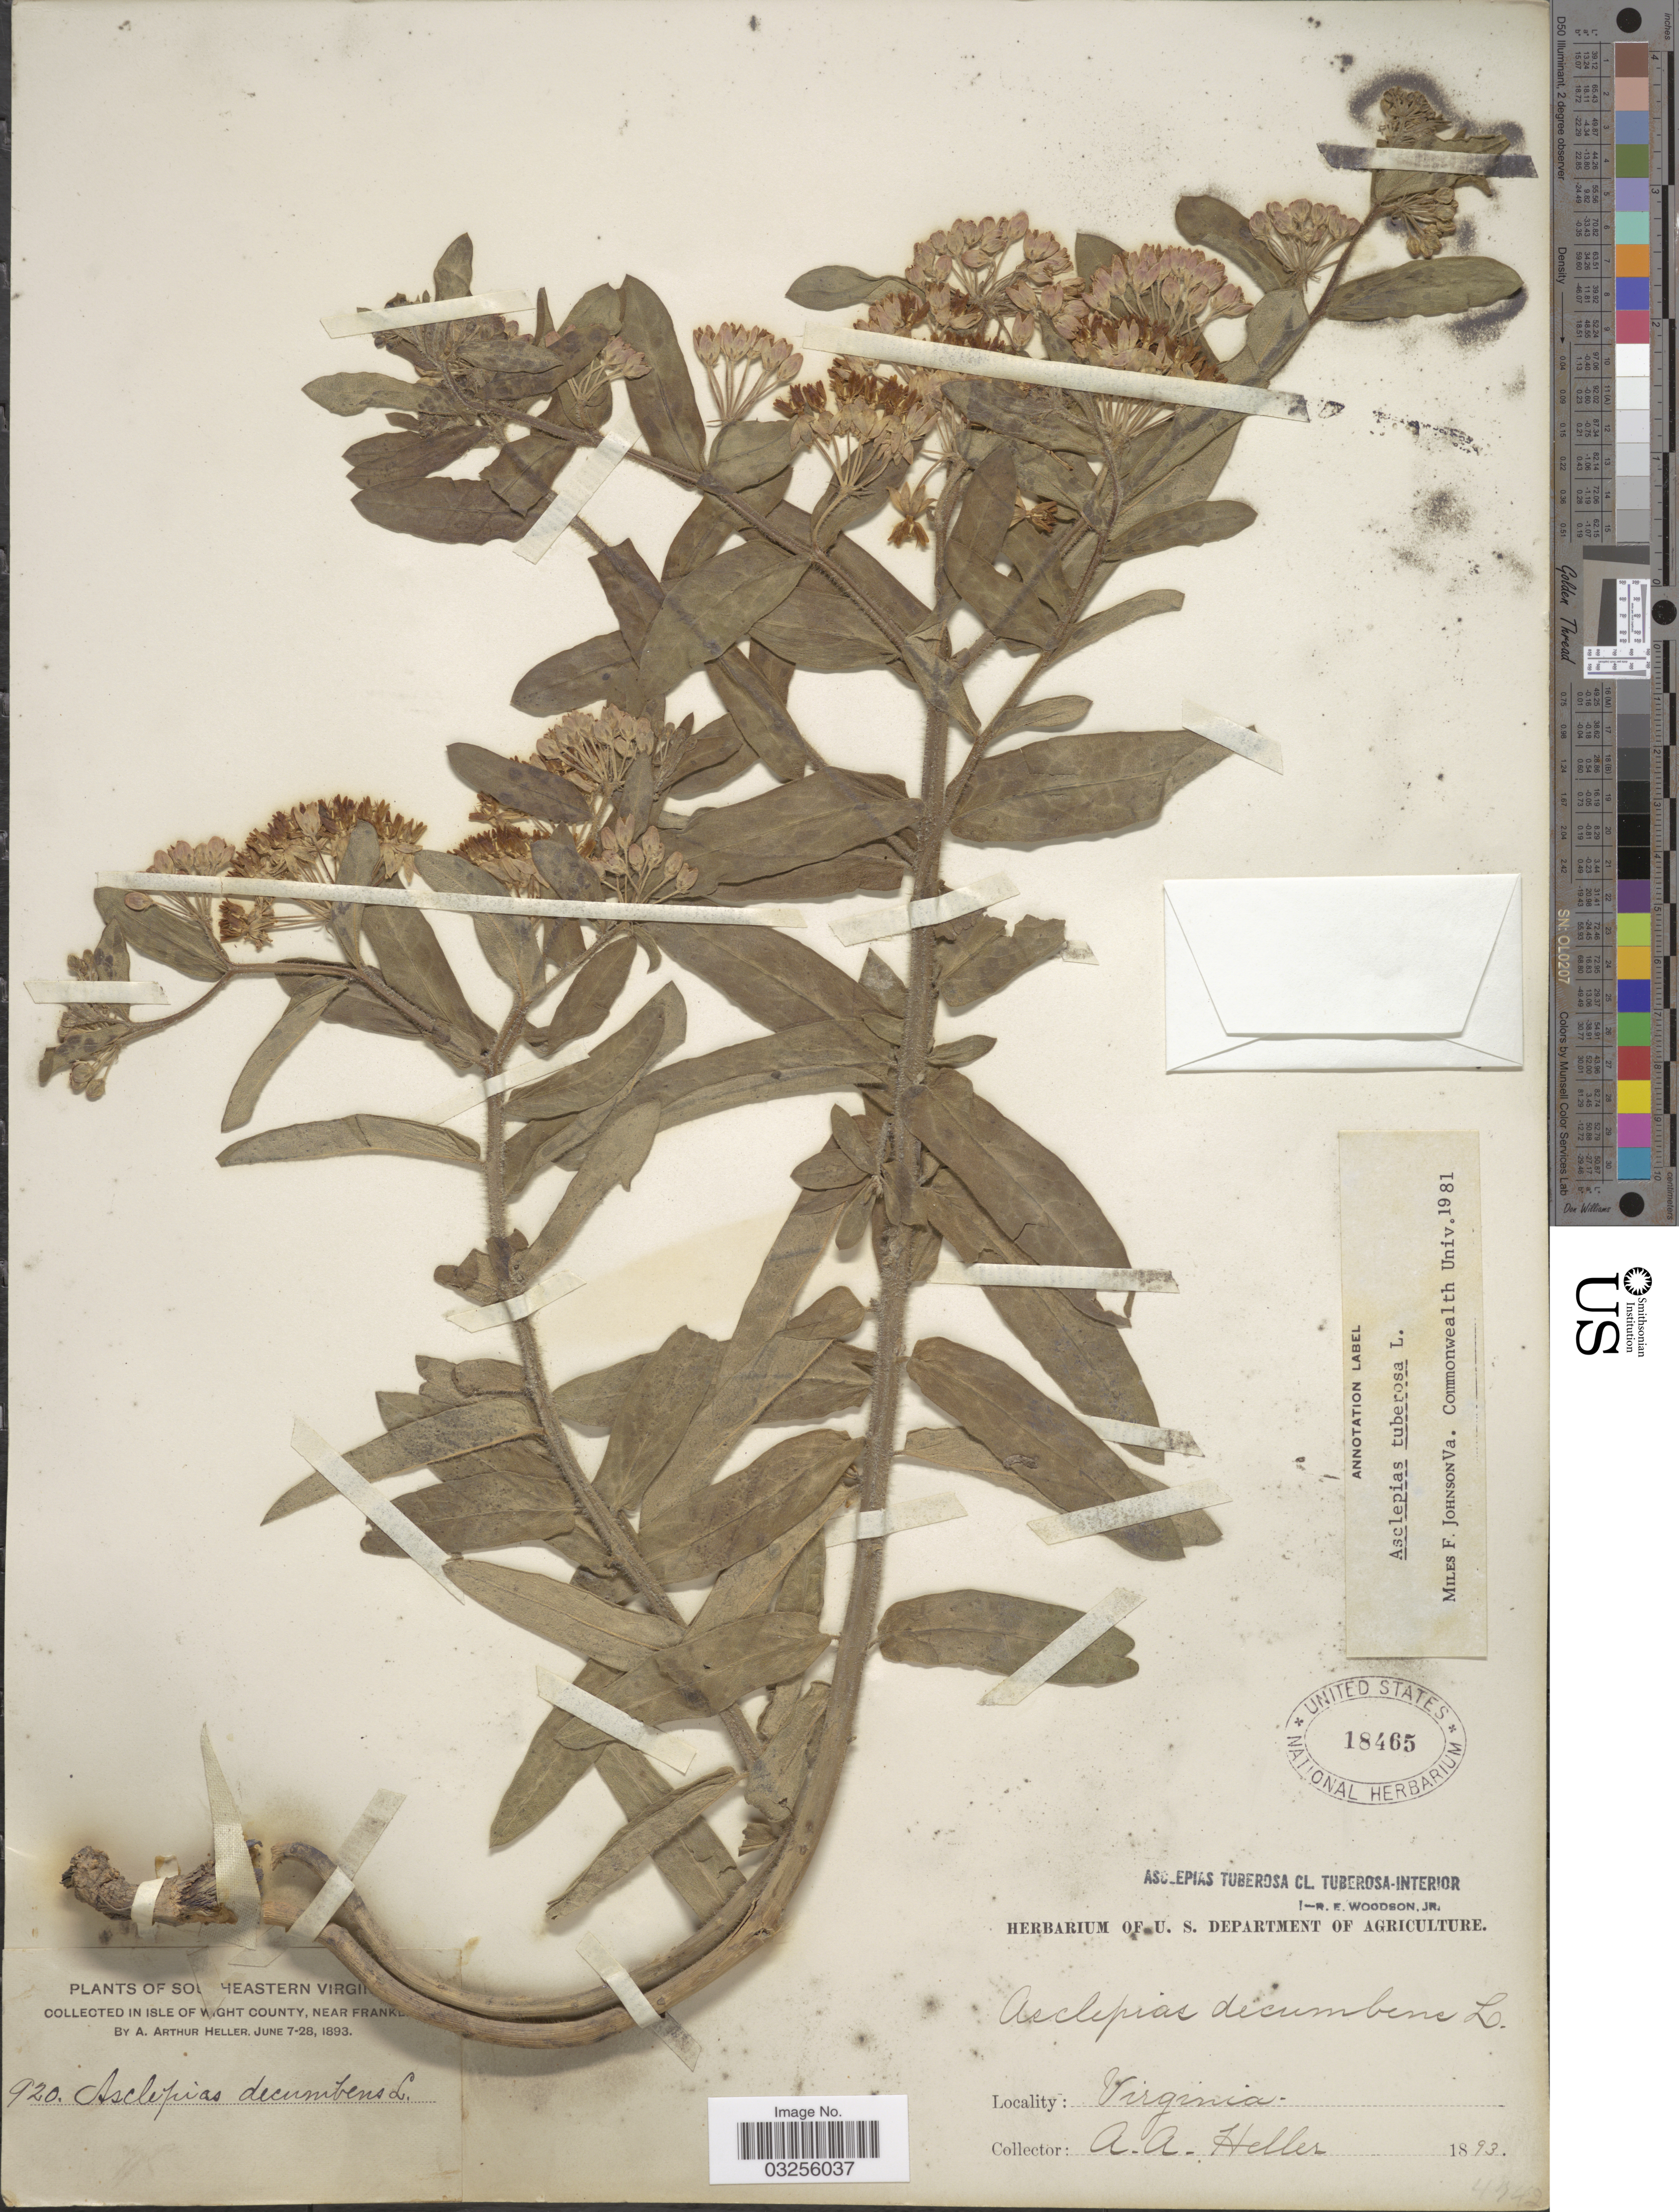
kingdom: Plantae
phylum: Tracheophyta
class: Magnoliopsida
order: Gentianales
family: Apocynaceae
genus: Asclepias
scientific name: Asclepias tuberosa subsp. tuberosa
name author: L.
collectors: A. A. Heller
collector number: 920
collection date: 1893-06-07/1893-06-28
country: United States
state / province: Virginia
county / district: Isle of Wight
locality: Southeastern Virginia, In Isle of Wight County, near Franklin.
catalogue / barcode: US 18465